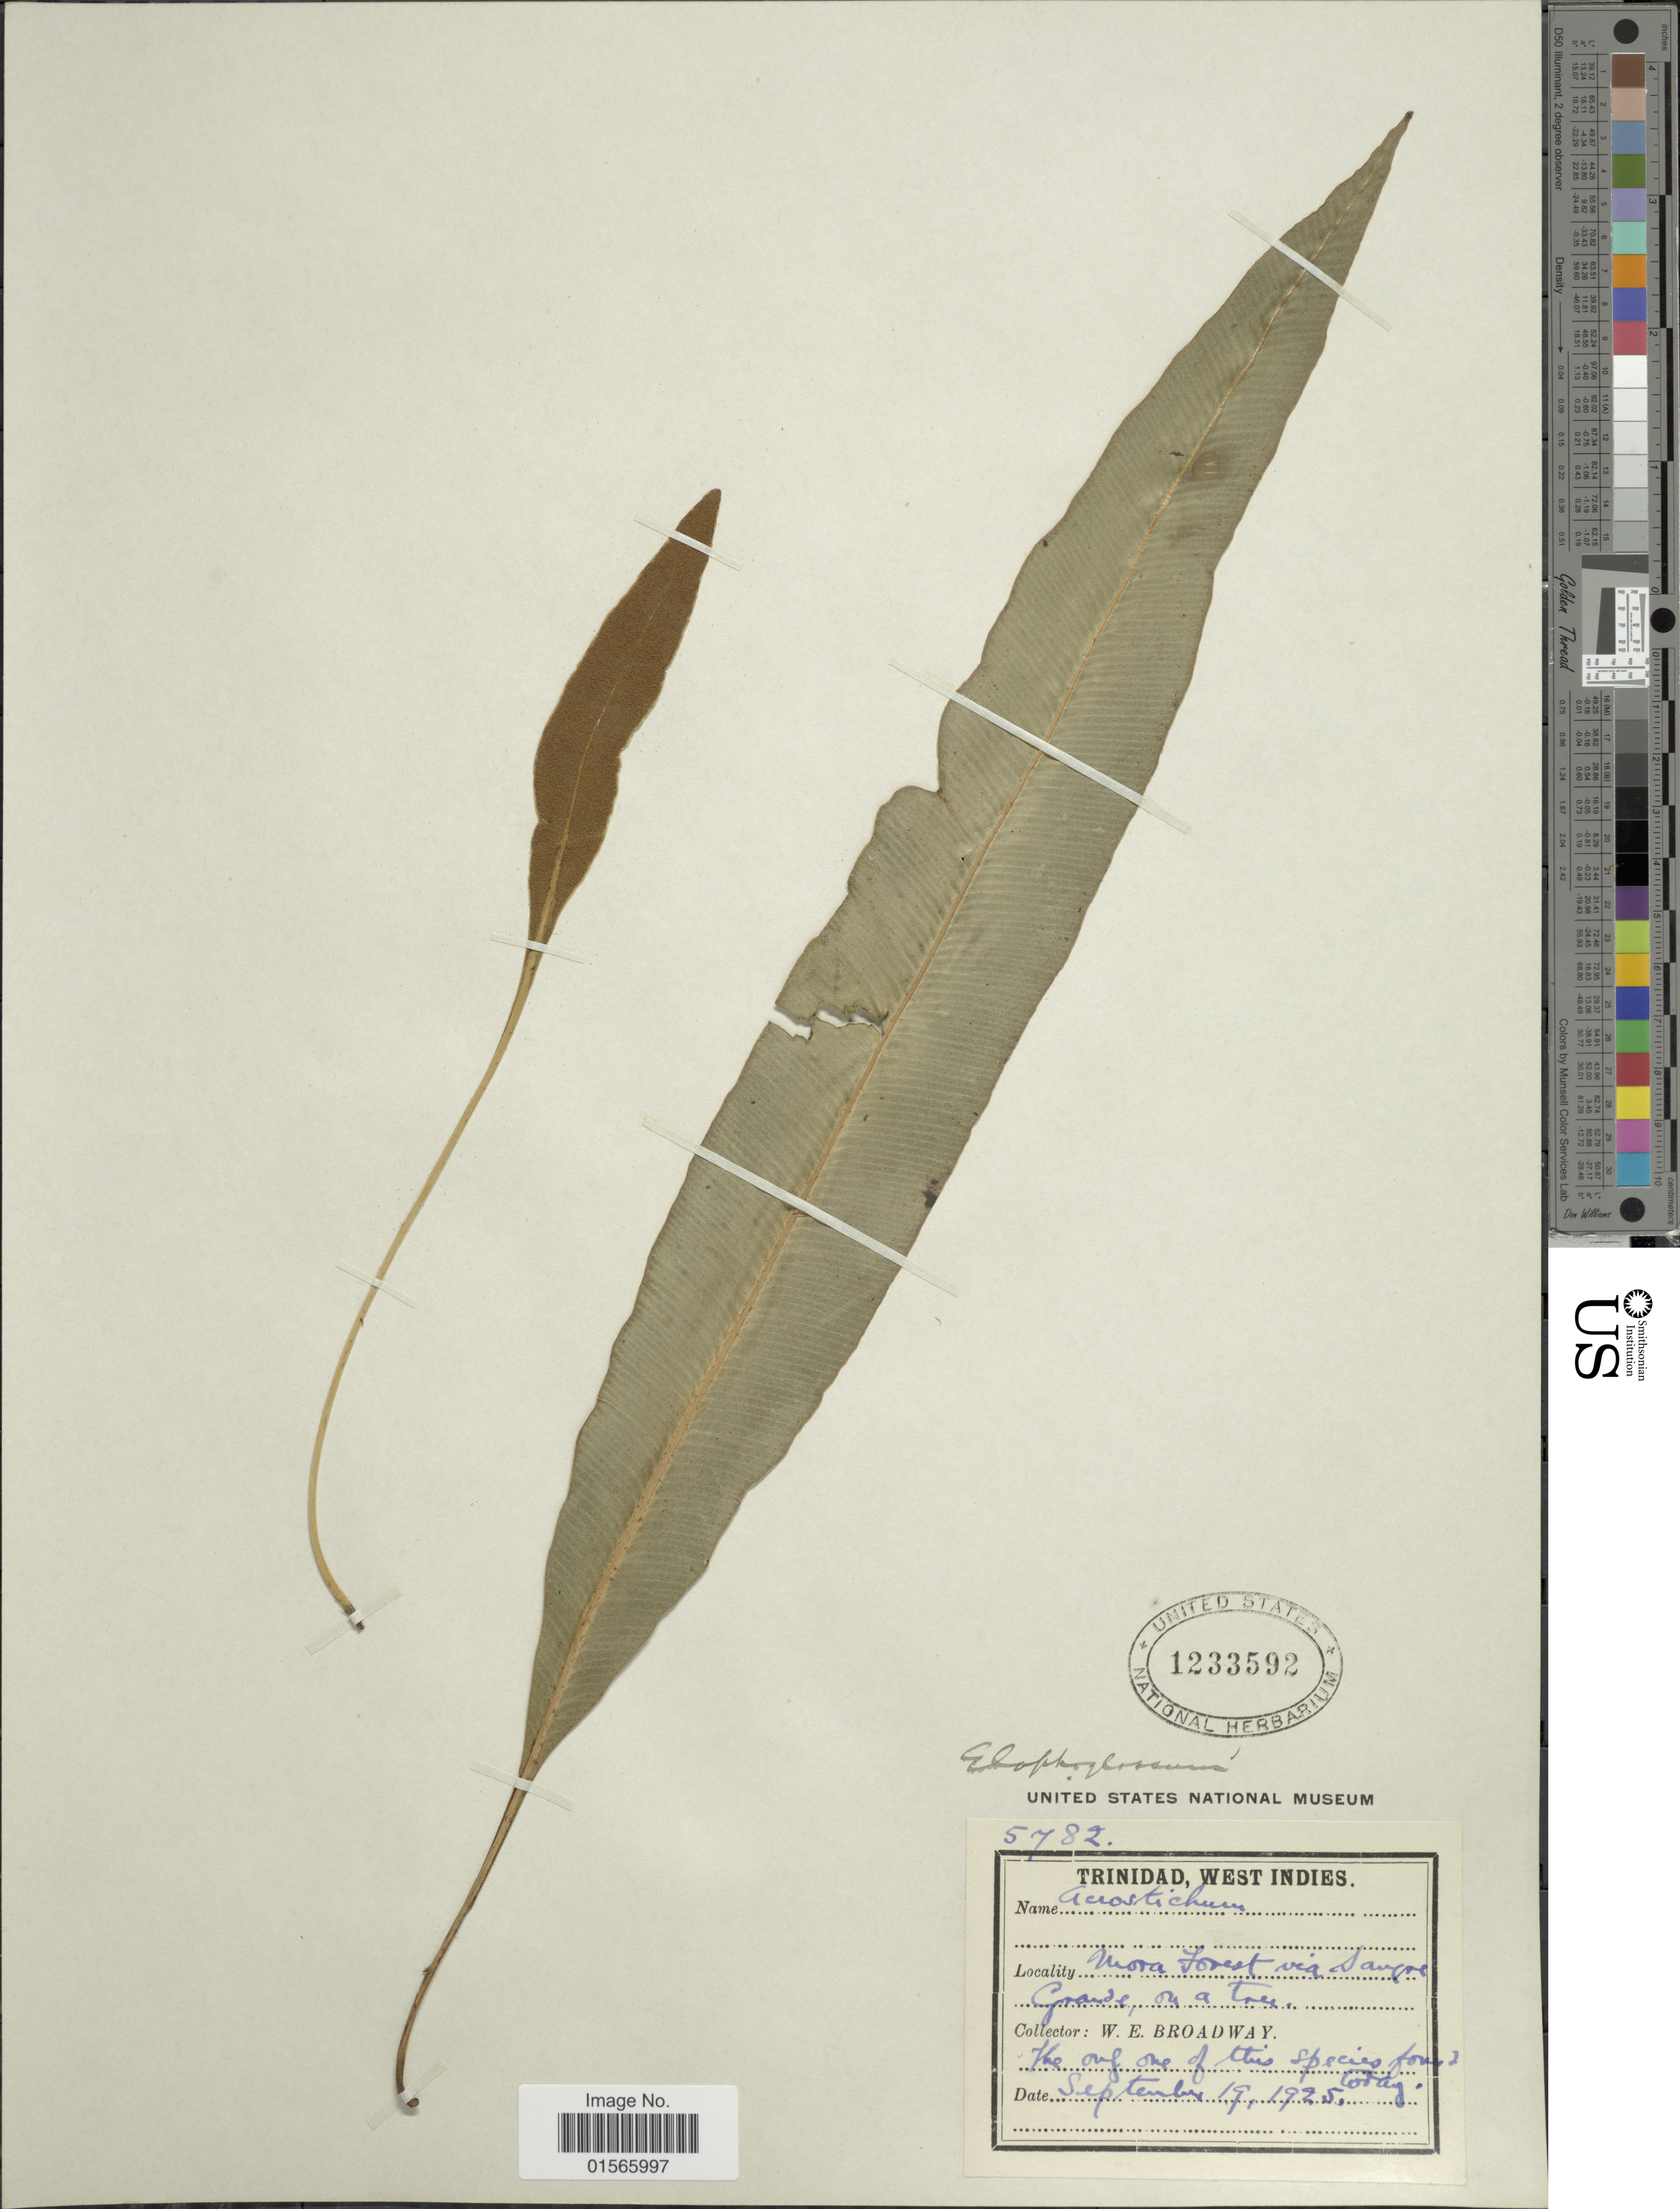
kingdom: Plantae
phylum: Tracheophyta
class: Polypodiopsida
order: Polypodiales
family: Dryopteridaceae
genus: Elaphoglossum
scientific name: Elaphoglossum sp.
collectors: W. E. Broadway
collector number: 5782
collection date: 1925-09-19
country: Trinidad and Tobago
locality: Trinidad, Mora Forest via Sangre Grande, on a tree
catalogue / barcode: US 1233592